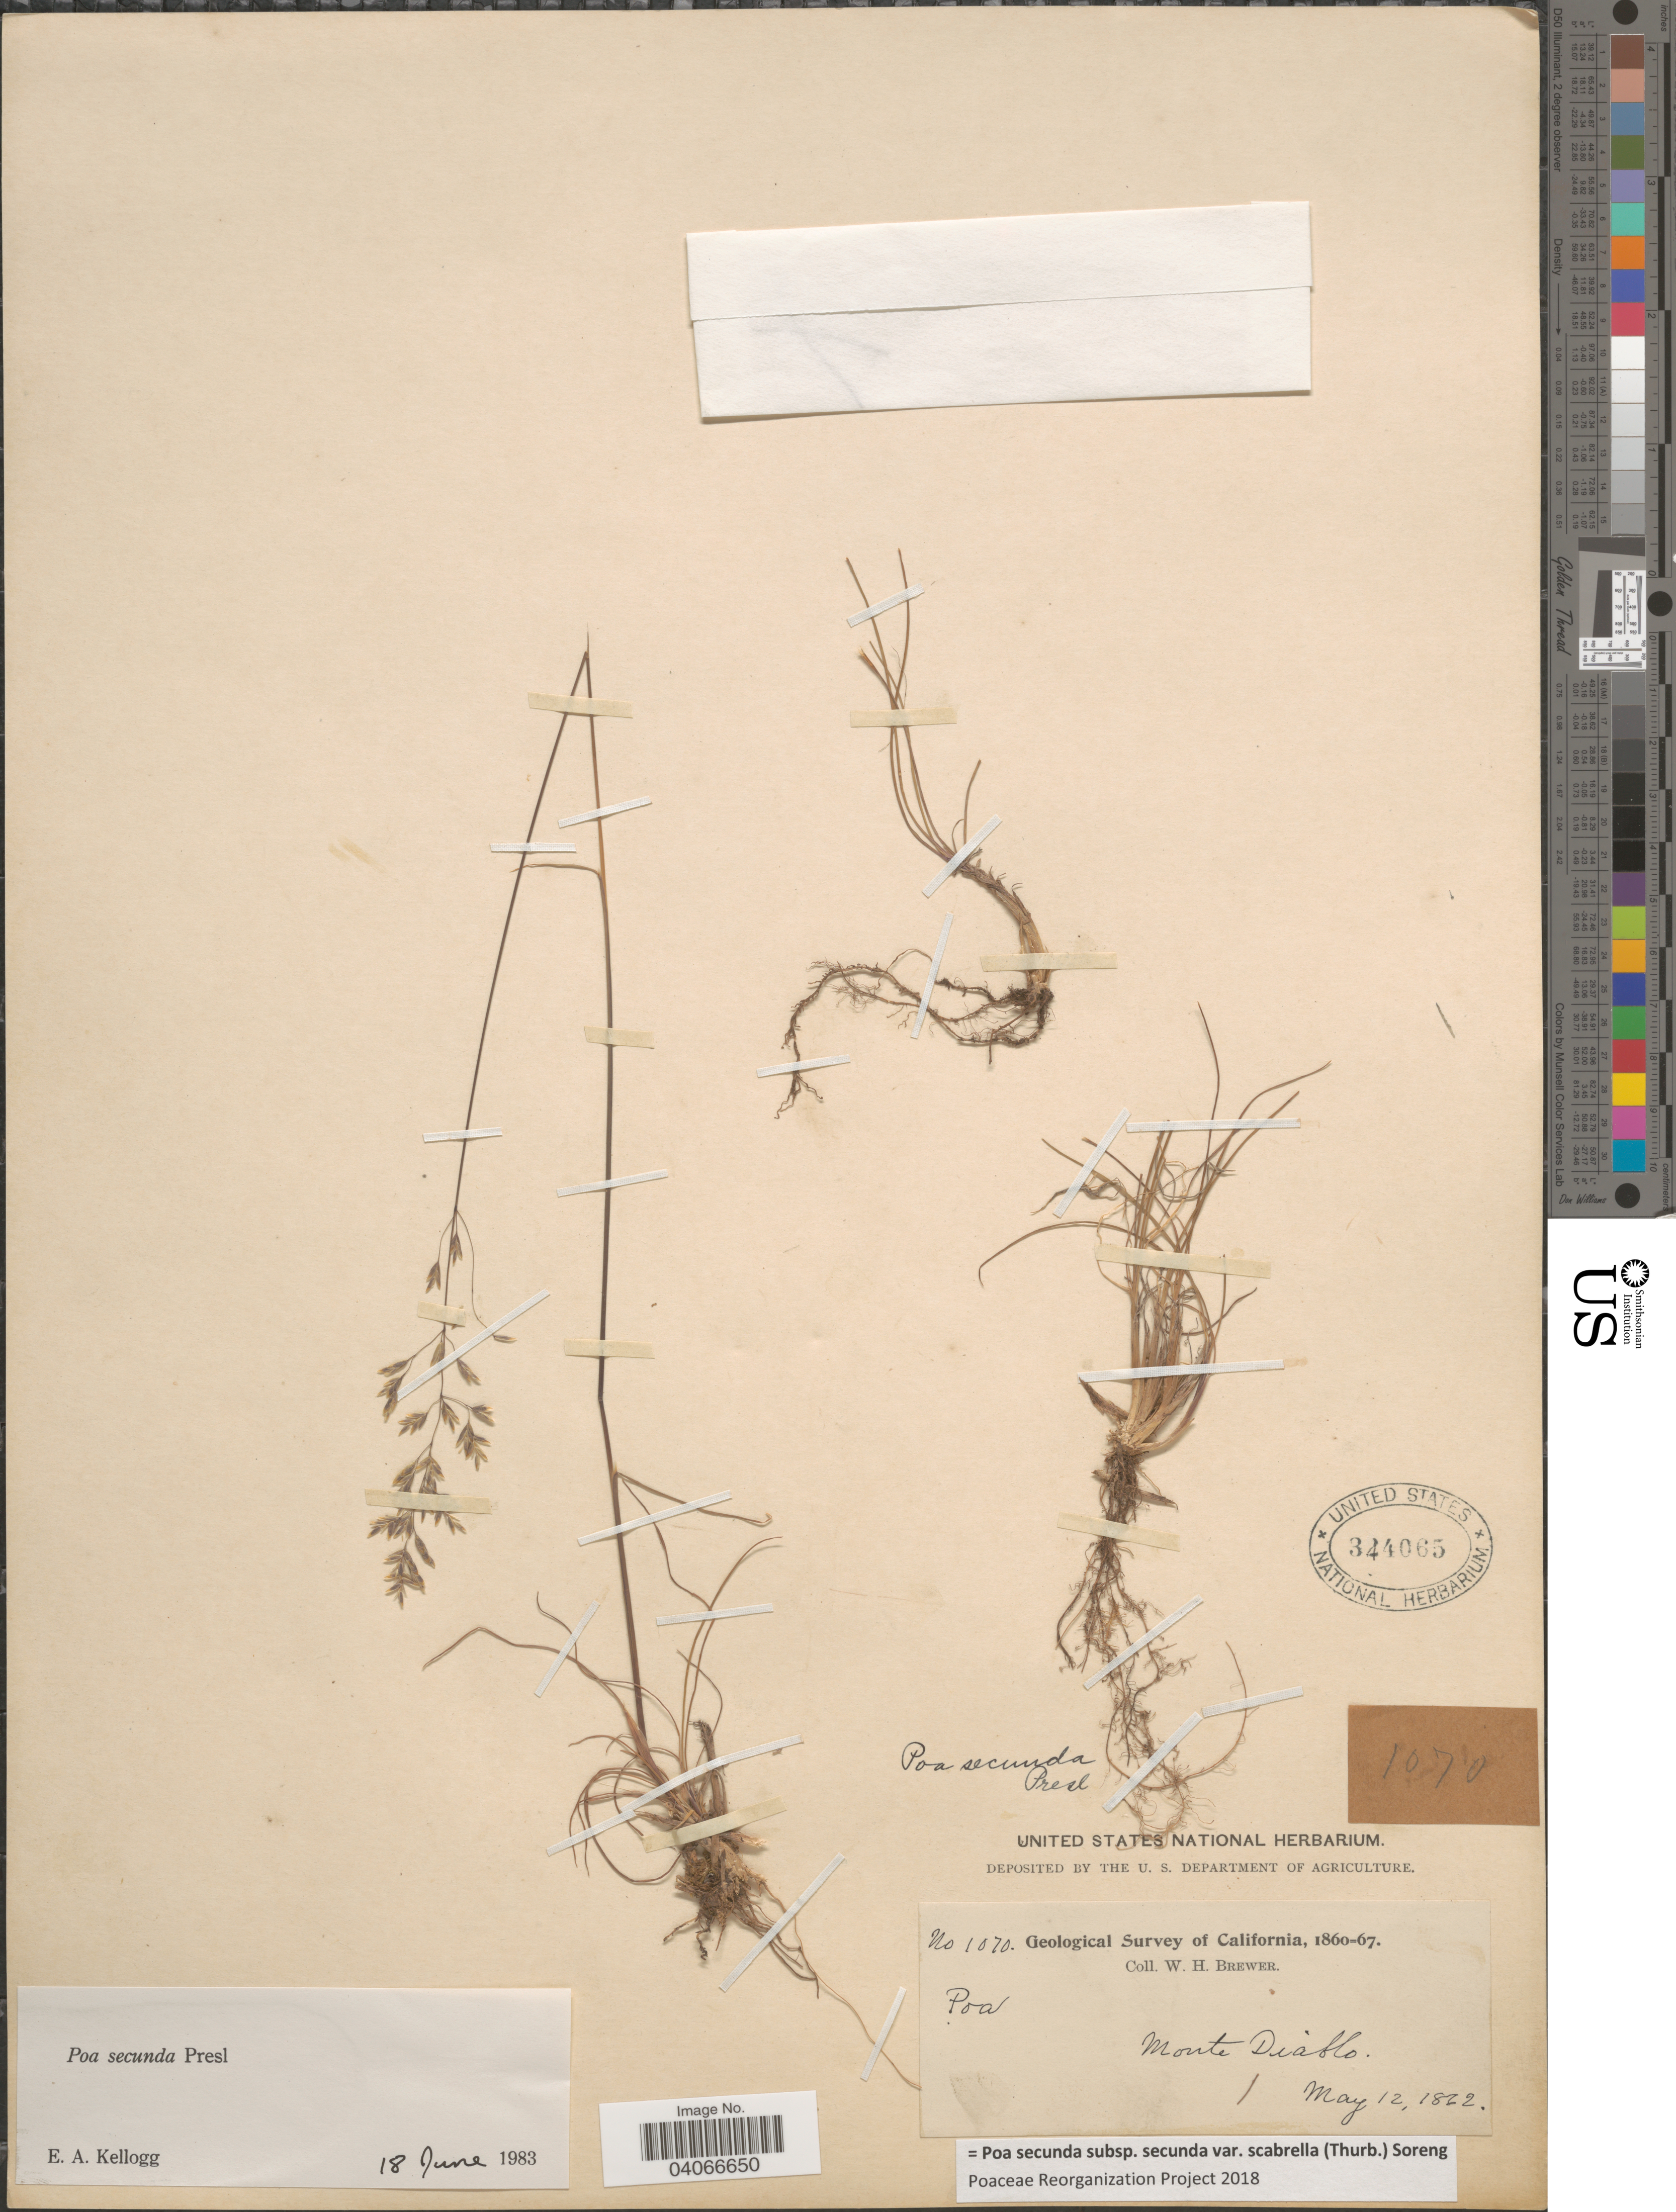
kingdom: Plantae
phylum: Tracheophyta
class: Liliopsida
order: Poales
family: Poaceae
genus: Poa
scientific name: Poa secunda subsp. secunda var. scabrella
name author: (Thurb.) Soreng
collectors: W. H. Brewer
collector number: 1070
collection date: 1862-05-12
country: United States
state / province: California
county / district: Contra Costa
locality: Geological Survey of California. Monte Diablo.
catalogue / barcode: US 344065